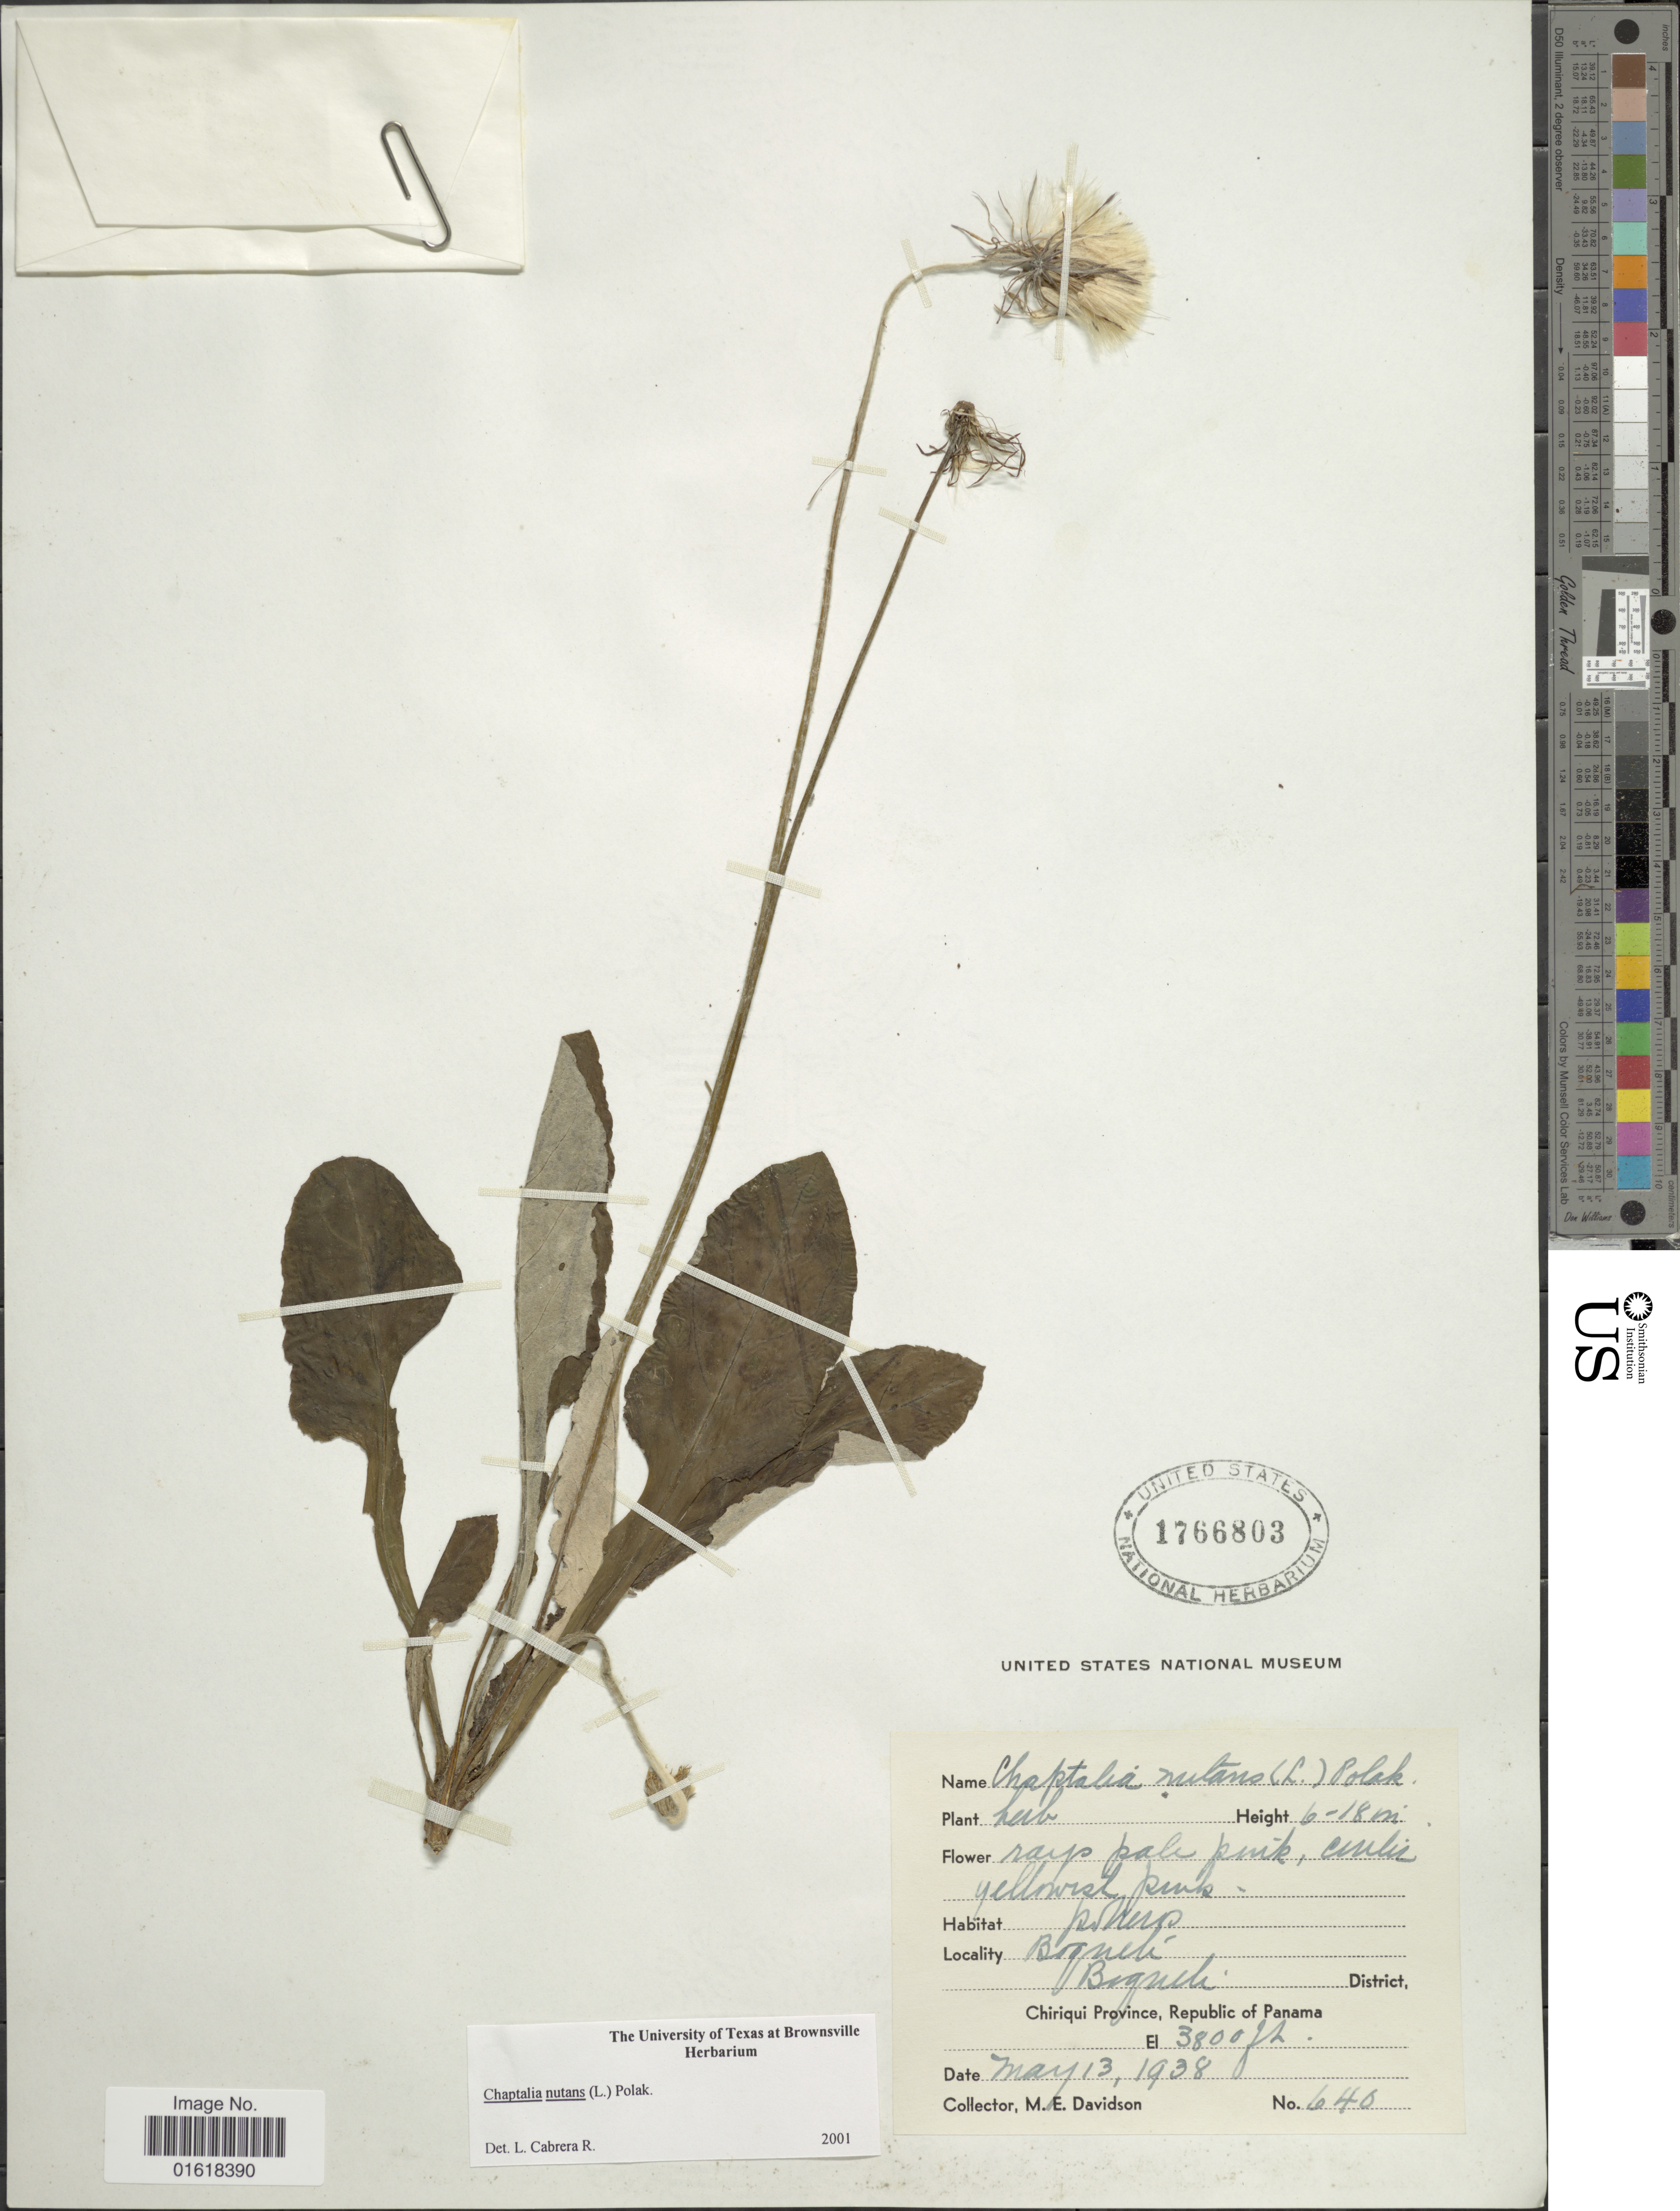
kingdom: Plantae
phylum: Tracheophyta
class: Magnoliopsida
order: Asterales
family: Asteraceae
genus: Chaptalia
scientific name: Chaptalia nutans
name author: (L.) Pol.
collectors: M. E. Davidson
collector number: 648*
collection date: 1938-05-13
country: Panama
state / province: Chiriqui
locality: Boquete. Boquete District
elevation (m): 1158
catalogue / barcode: US 1766803